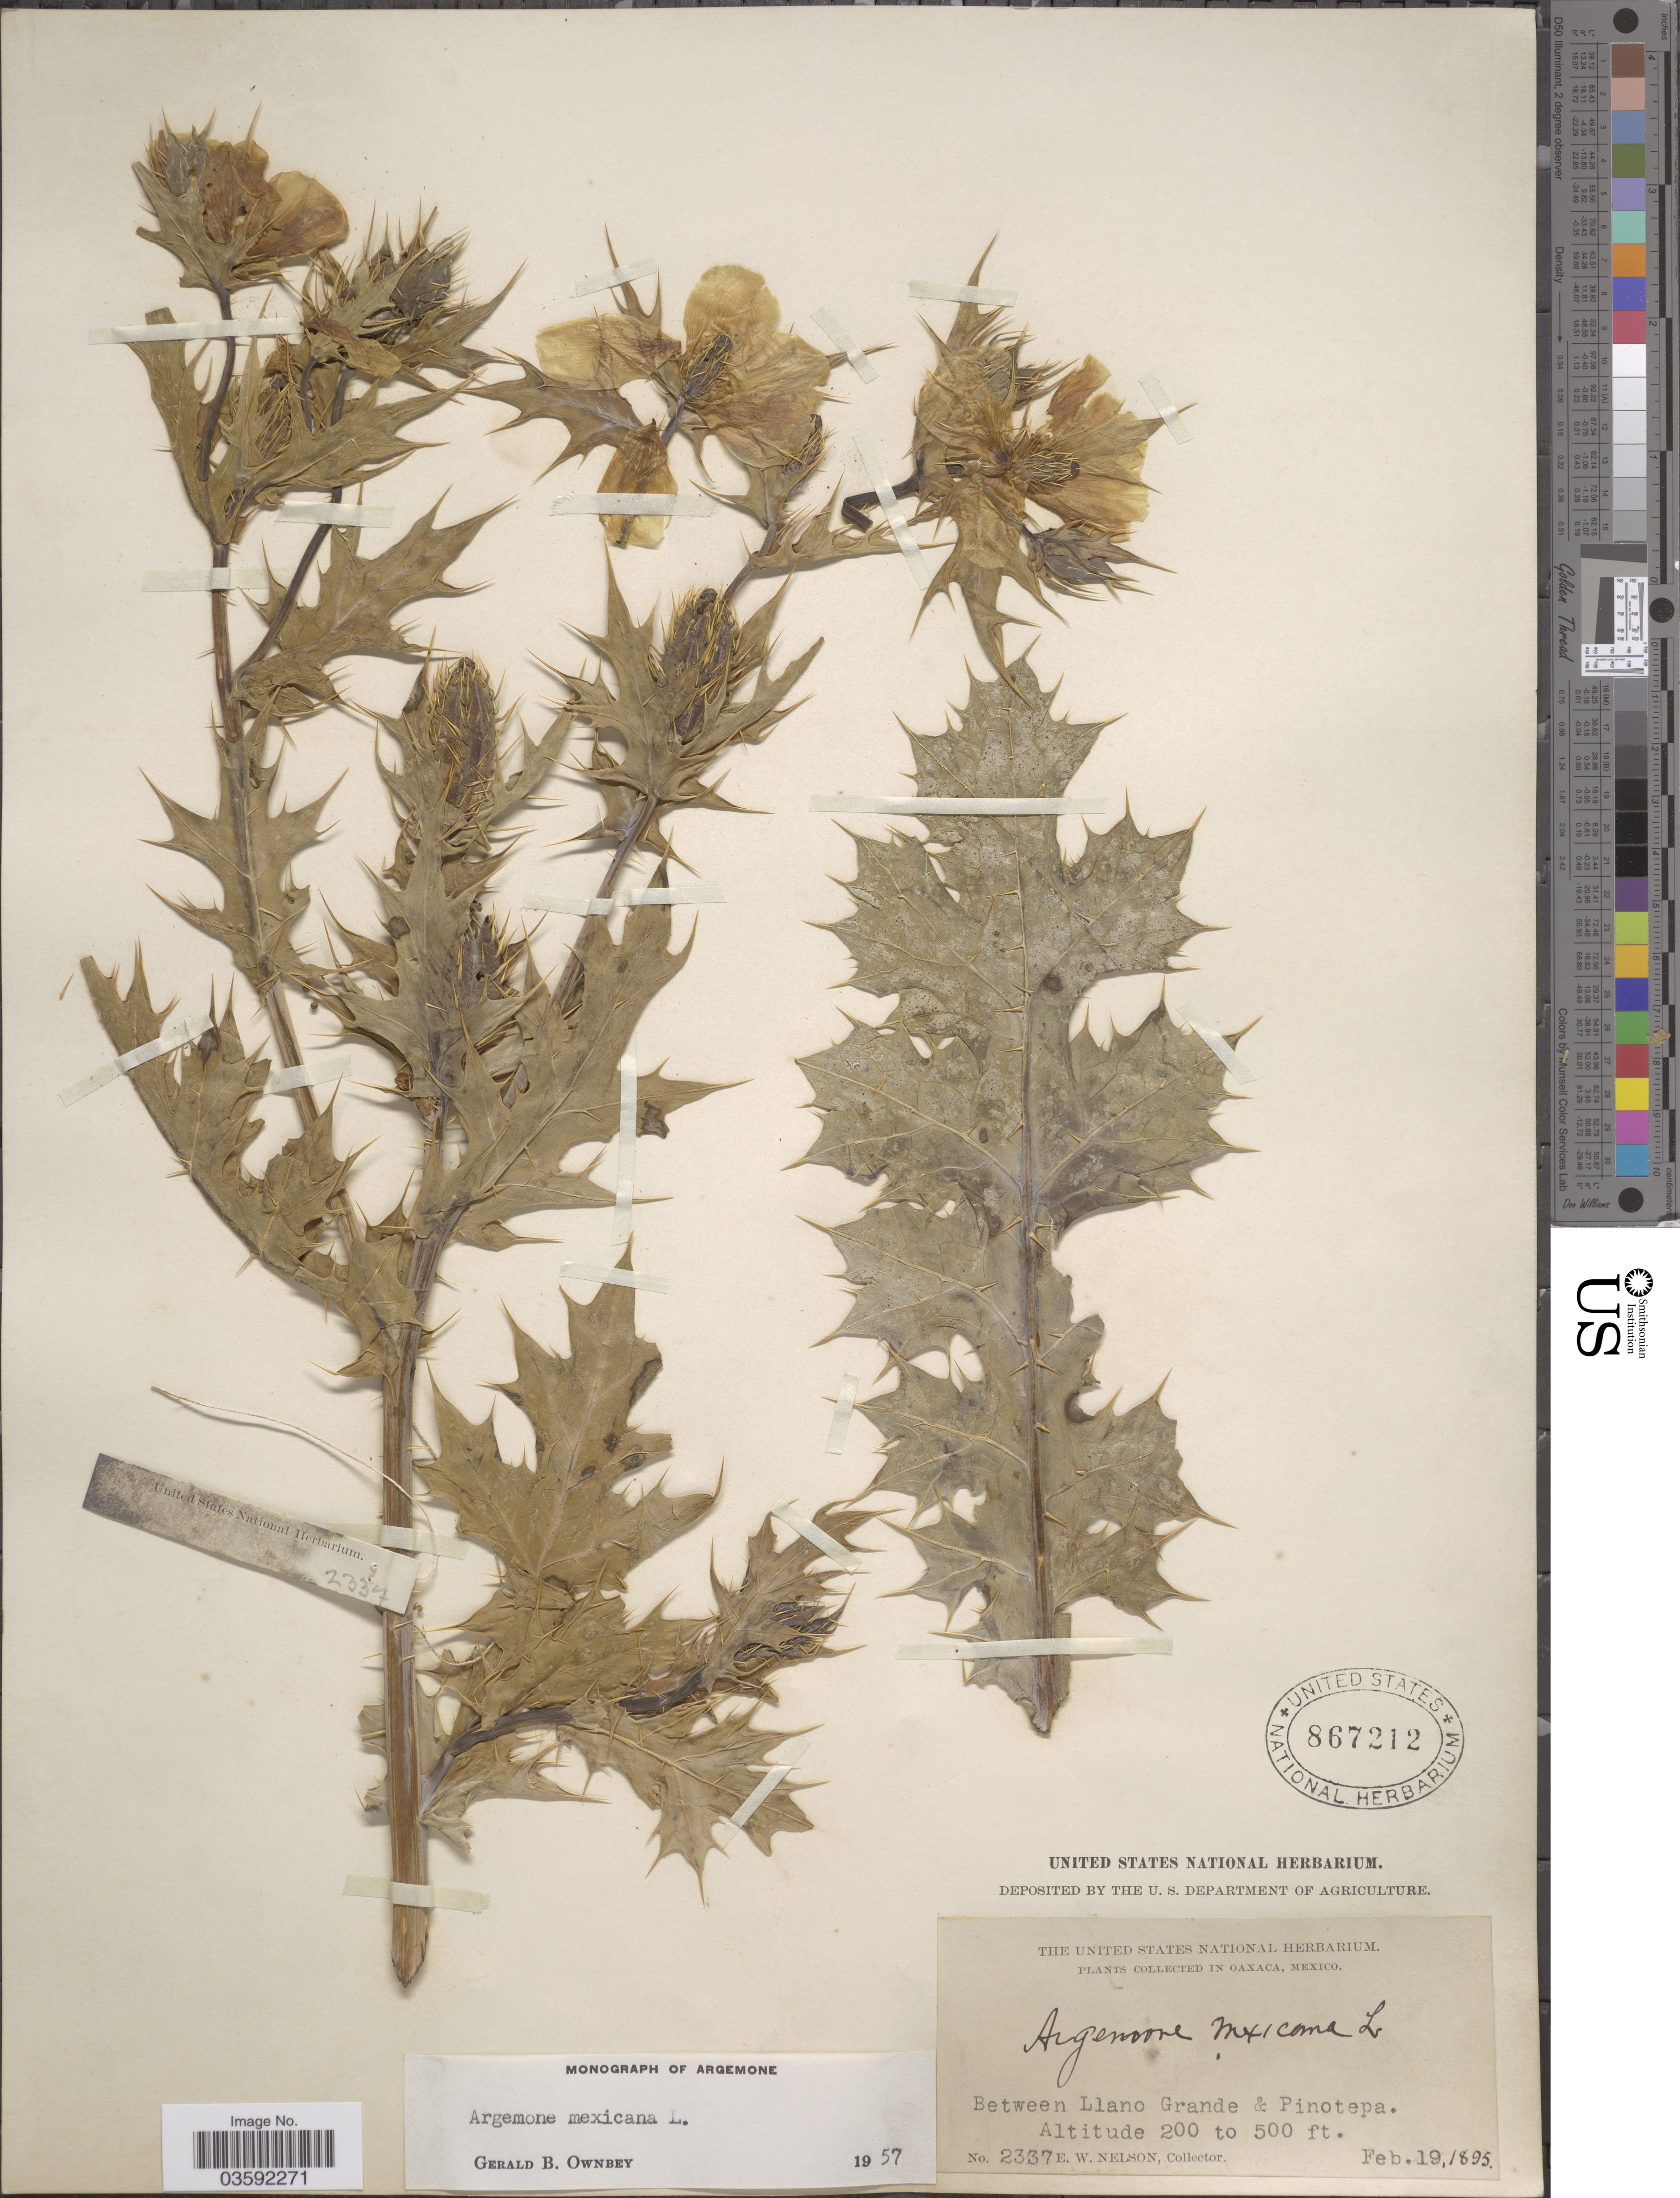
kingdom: Plantae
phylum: Tracheophyta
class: Magnoliopsida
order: Ranunculales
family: Papaveraceae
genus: Argemone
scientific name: Argemone mexicana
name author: L.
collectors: E. W. Nelson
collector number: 2337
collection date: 1895-02-19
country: Mexico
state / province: Oaxaca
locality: Between Llano Grande & Pinotepa.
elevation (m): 61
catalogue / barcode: US 867212